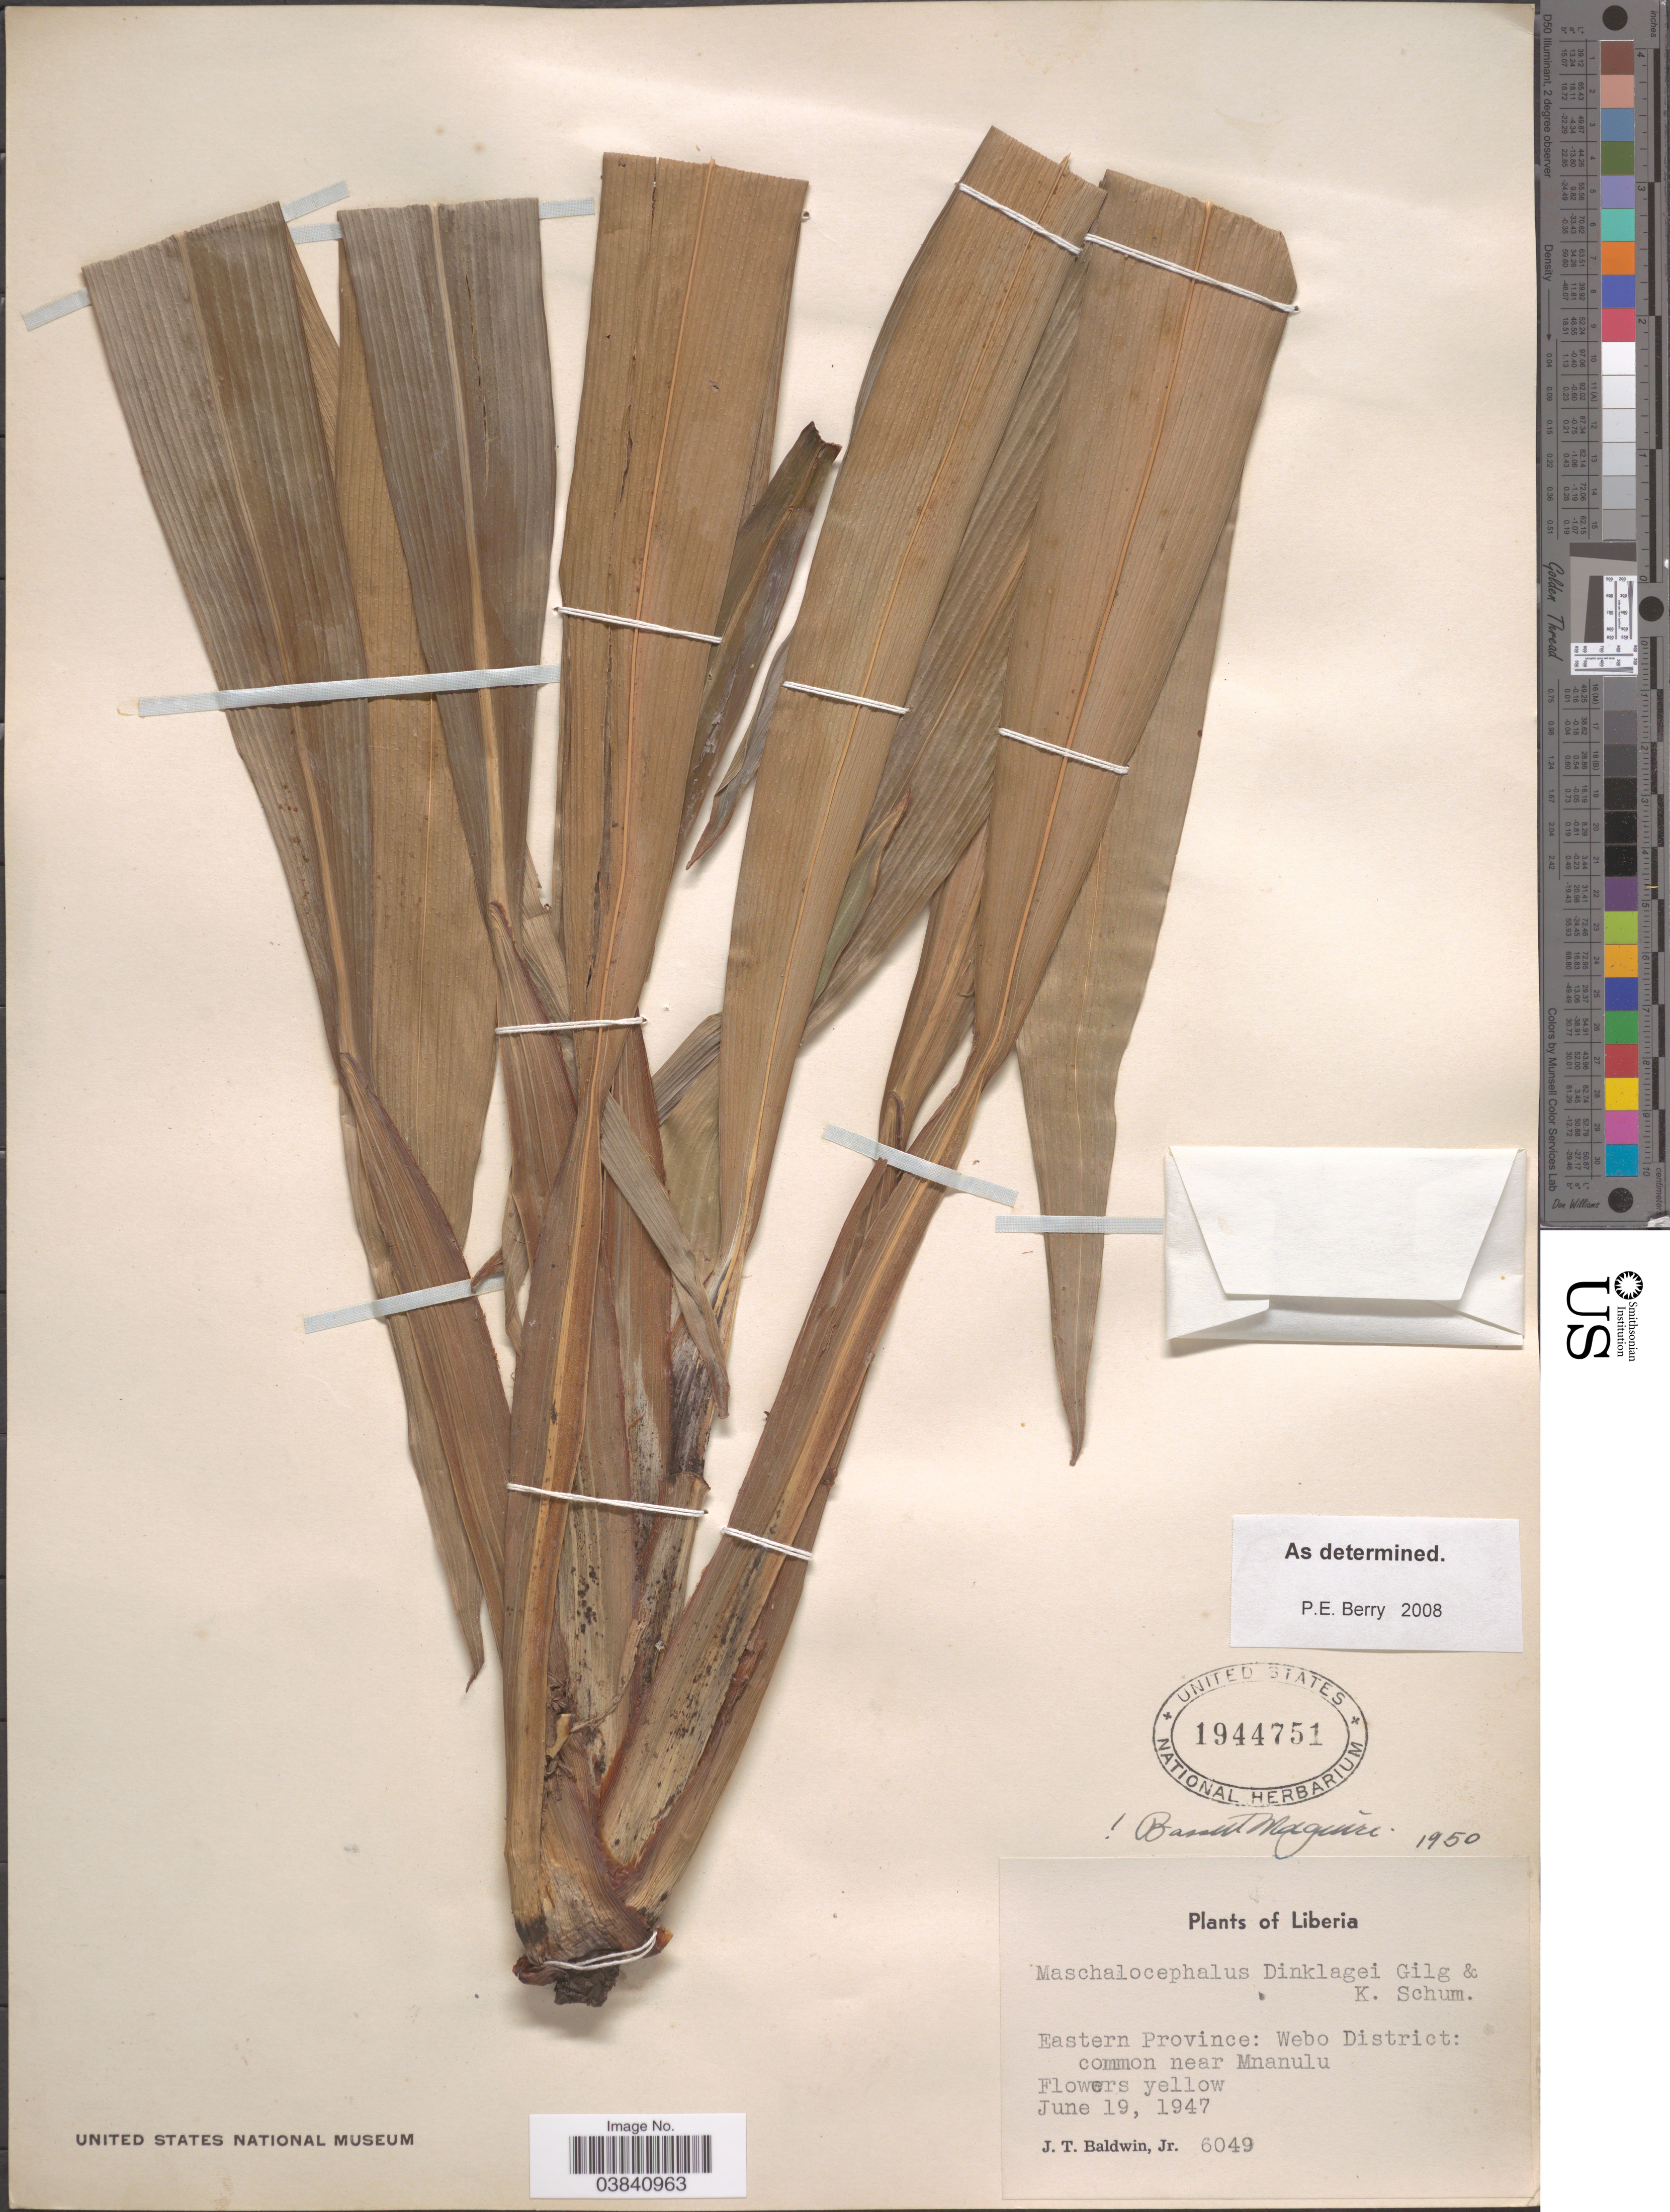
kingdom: Plantae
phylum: Tracheophyta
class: Liliopsida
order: Poales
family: Rapateaceae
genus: Maschalocephalus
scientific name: Maschalocephalus dinklagei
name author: Gilg & K. Schum.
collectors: J. T. Baldwin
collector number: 6049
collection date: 1947-06-19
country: Liberia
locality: Eastern Province: Webo District: common near Mnanulu.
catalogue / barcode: US 1944751